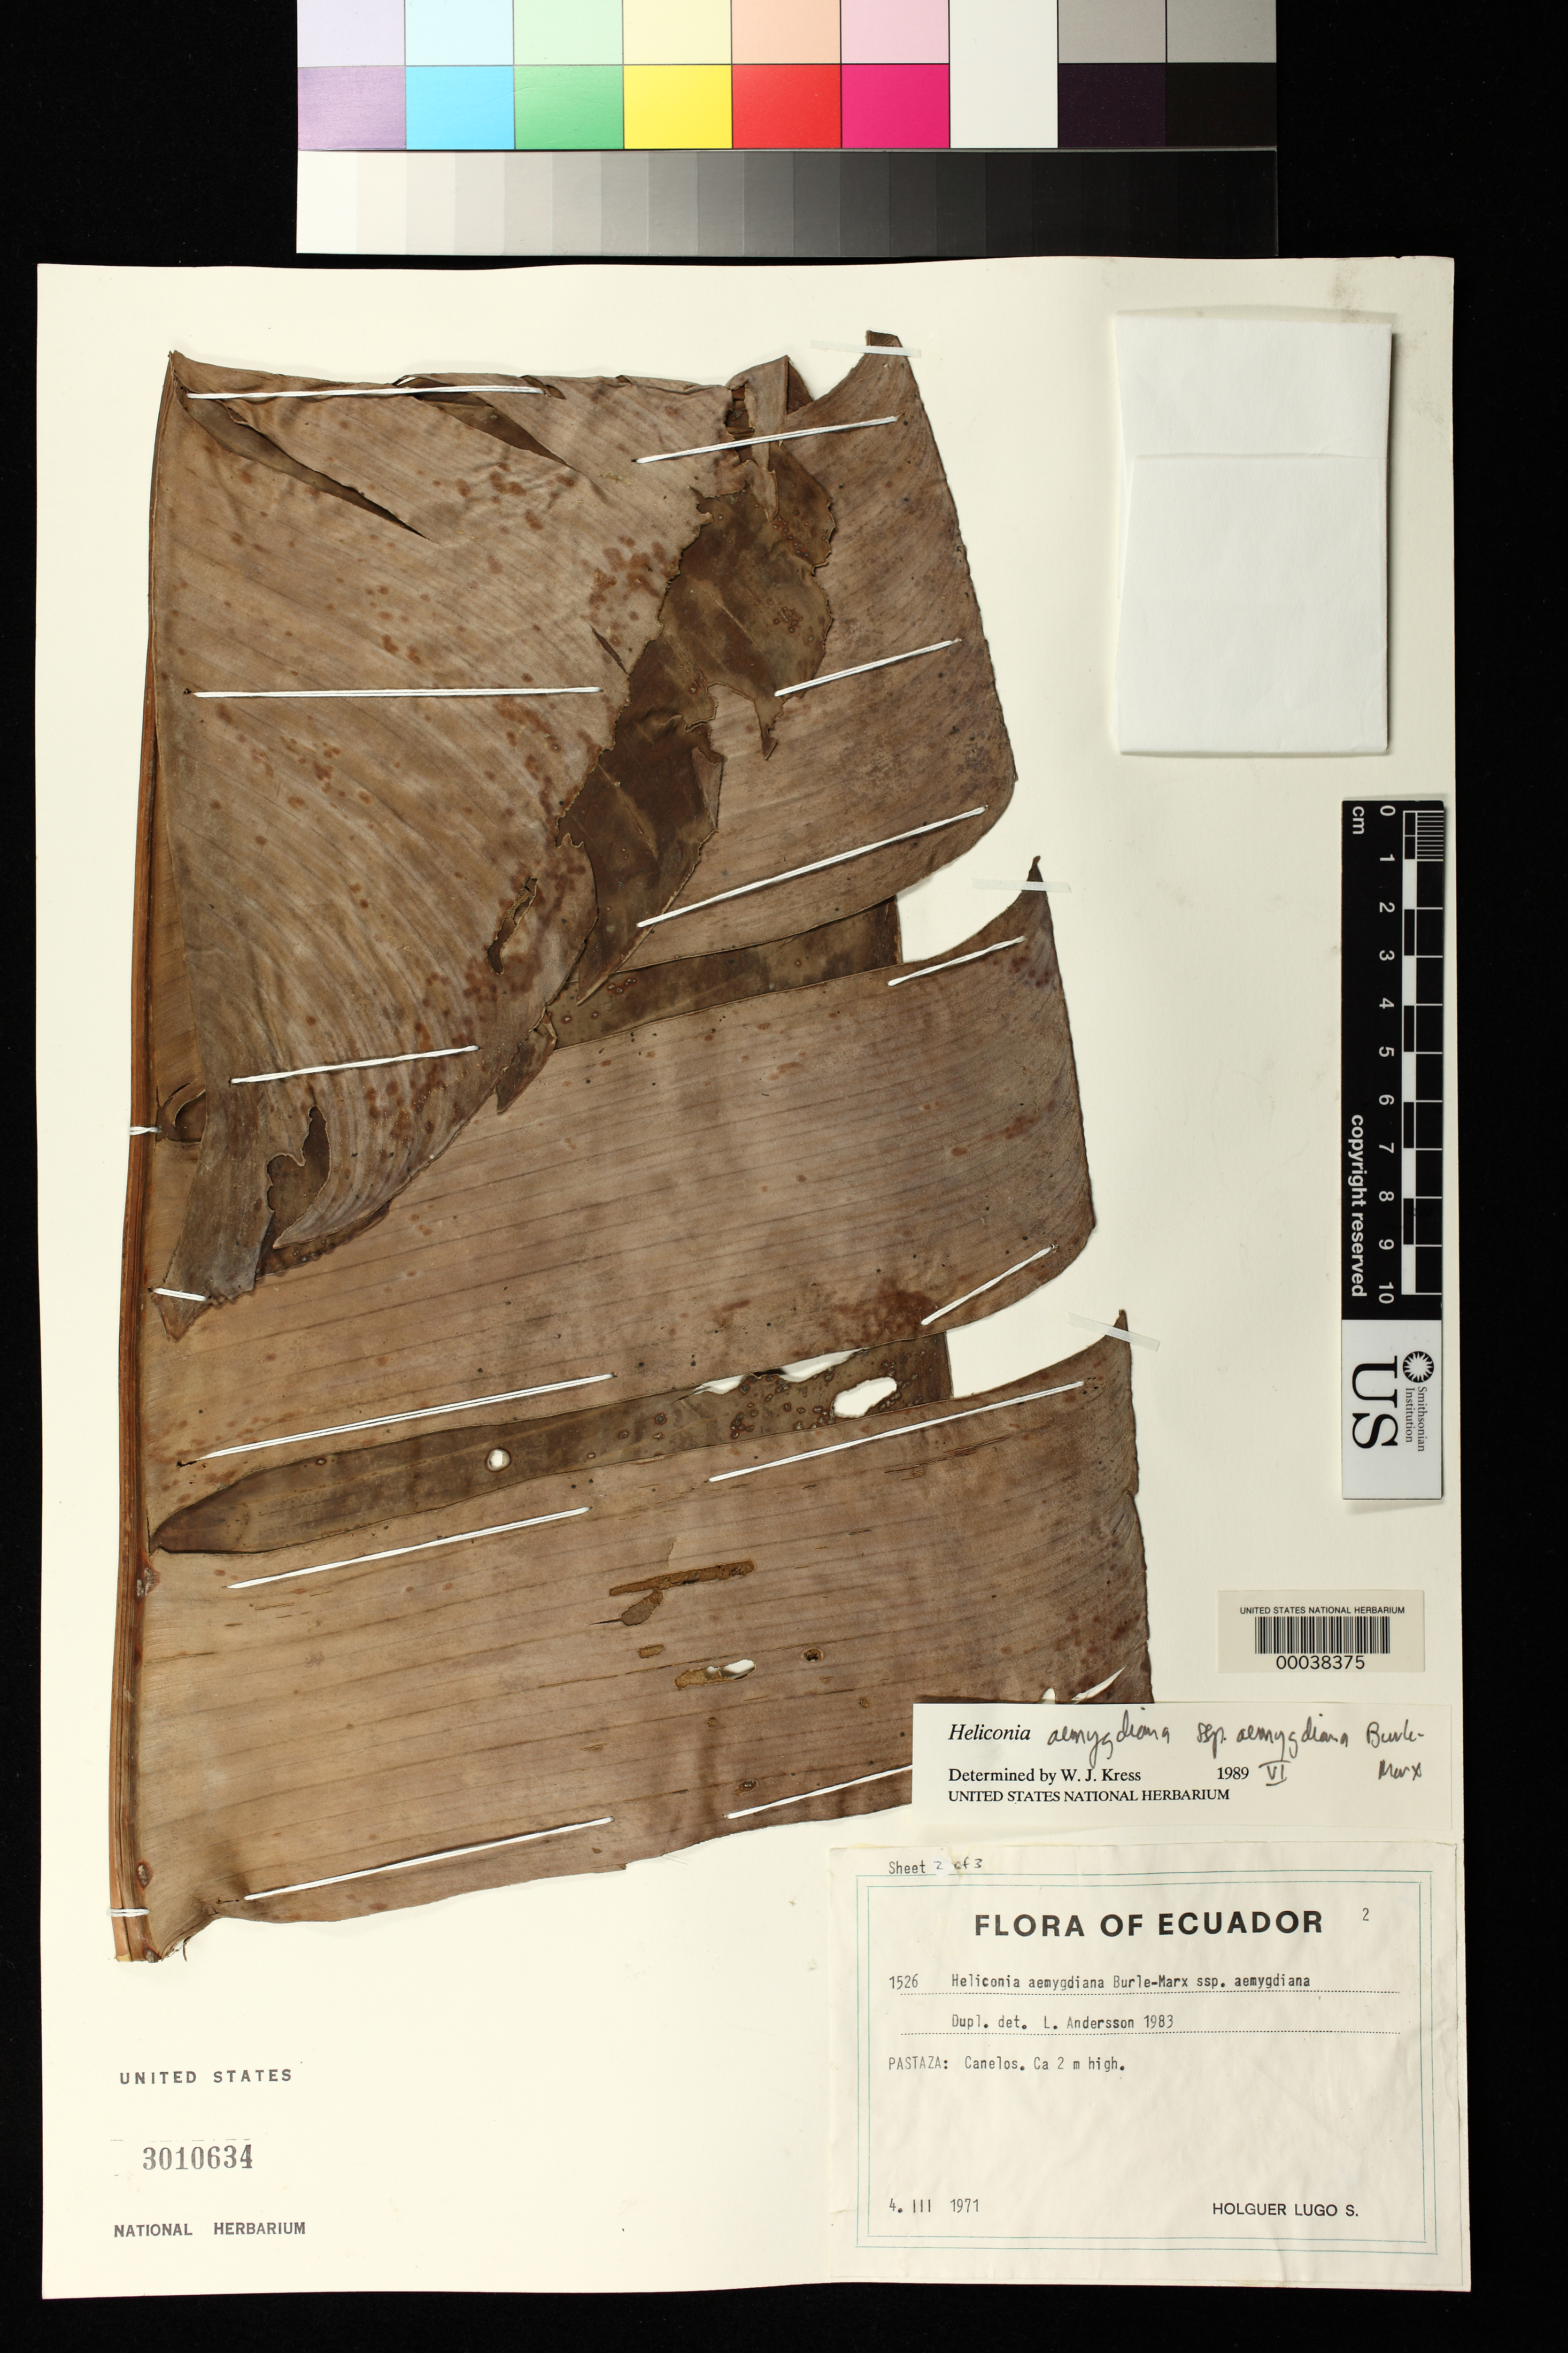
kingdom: Plantae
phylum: Tracheophyta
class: Liliopsida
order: Zingiberales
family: Heliconiaceae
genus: Heliconia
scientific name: Heliconia aemygdiana subsp. aemygdiana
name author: Burle-Marx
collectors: H. Lugo S.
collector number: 1526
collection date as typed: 04 Mar 1971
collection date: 1971-03-04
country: Ecuador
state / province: Pastaza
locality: Canelos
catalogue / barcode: US 3010634